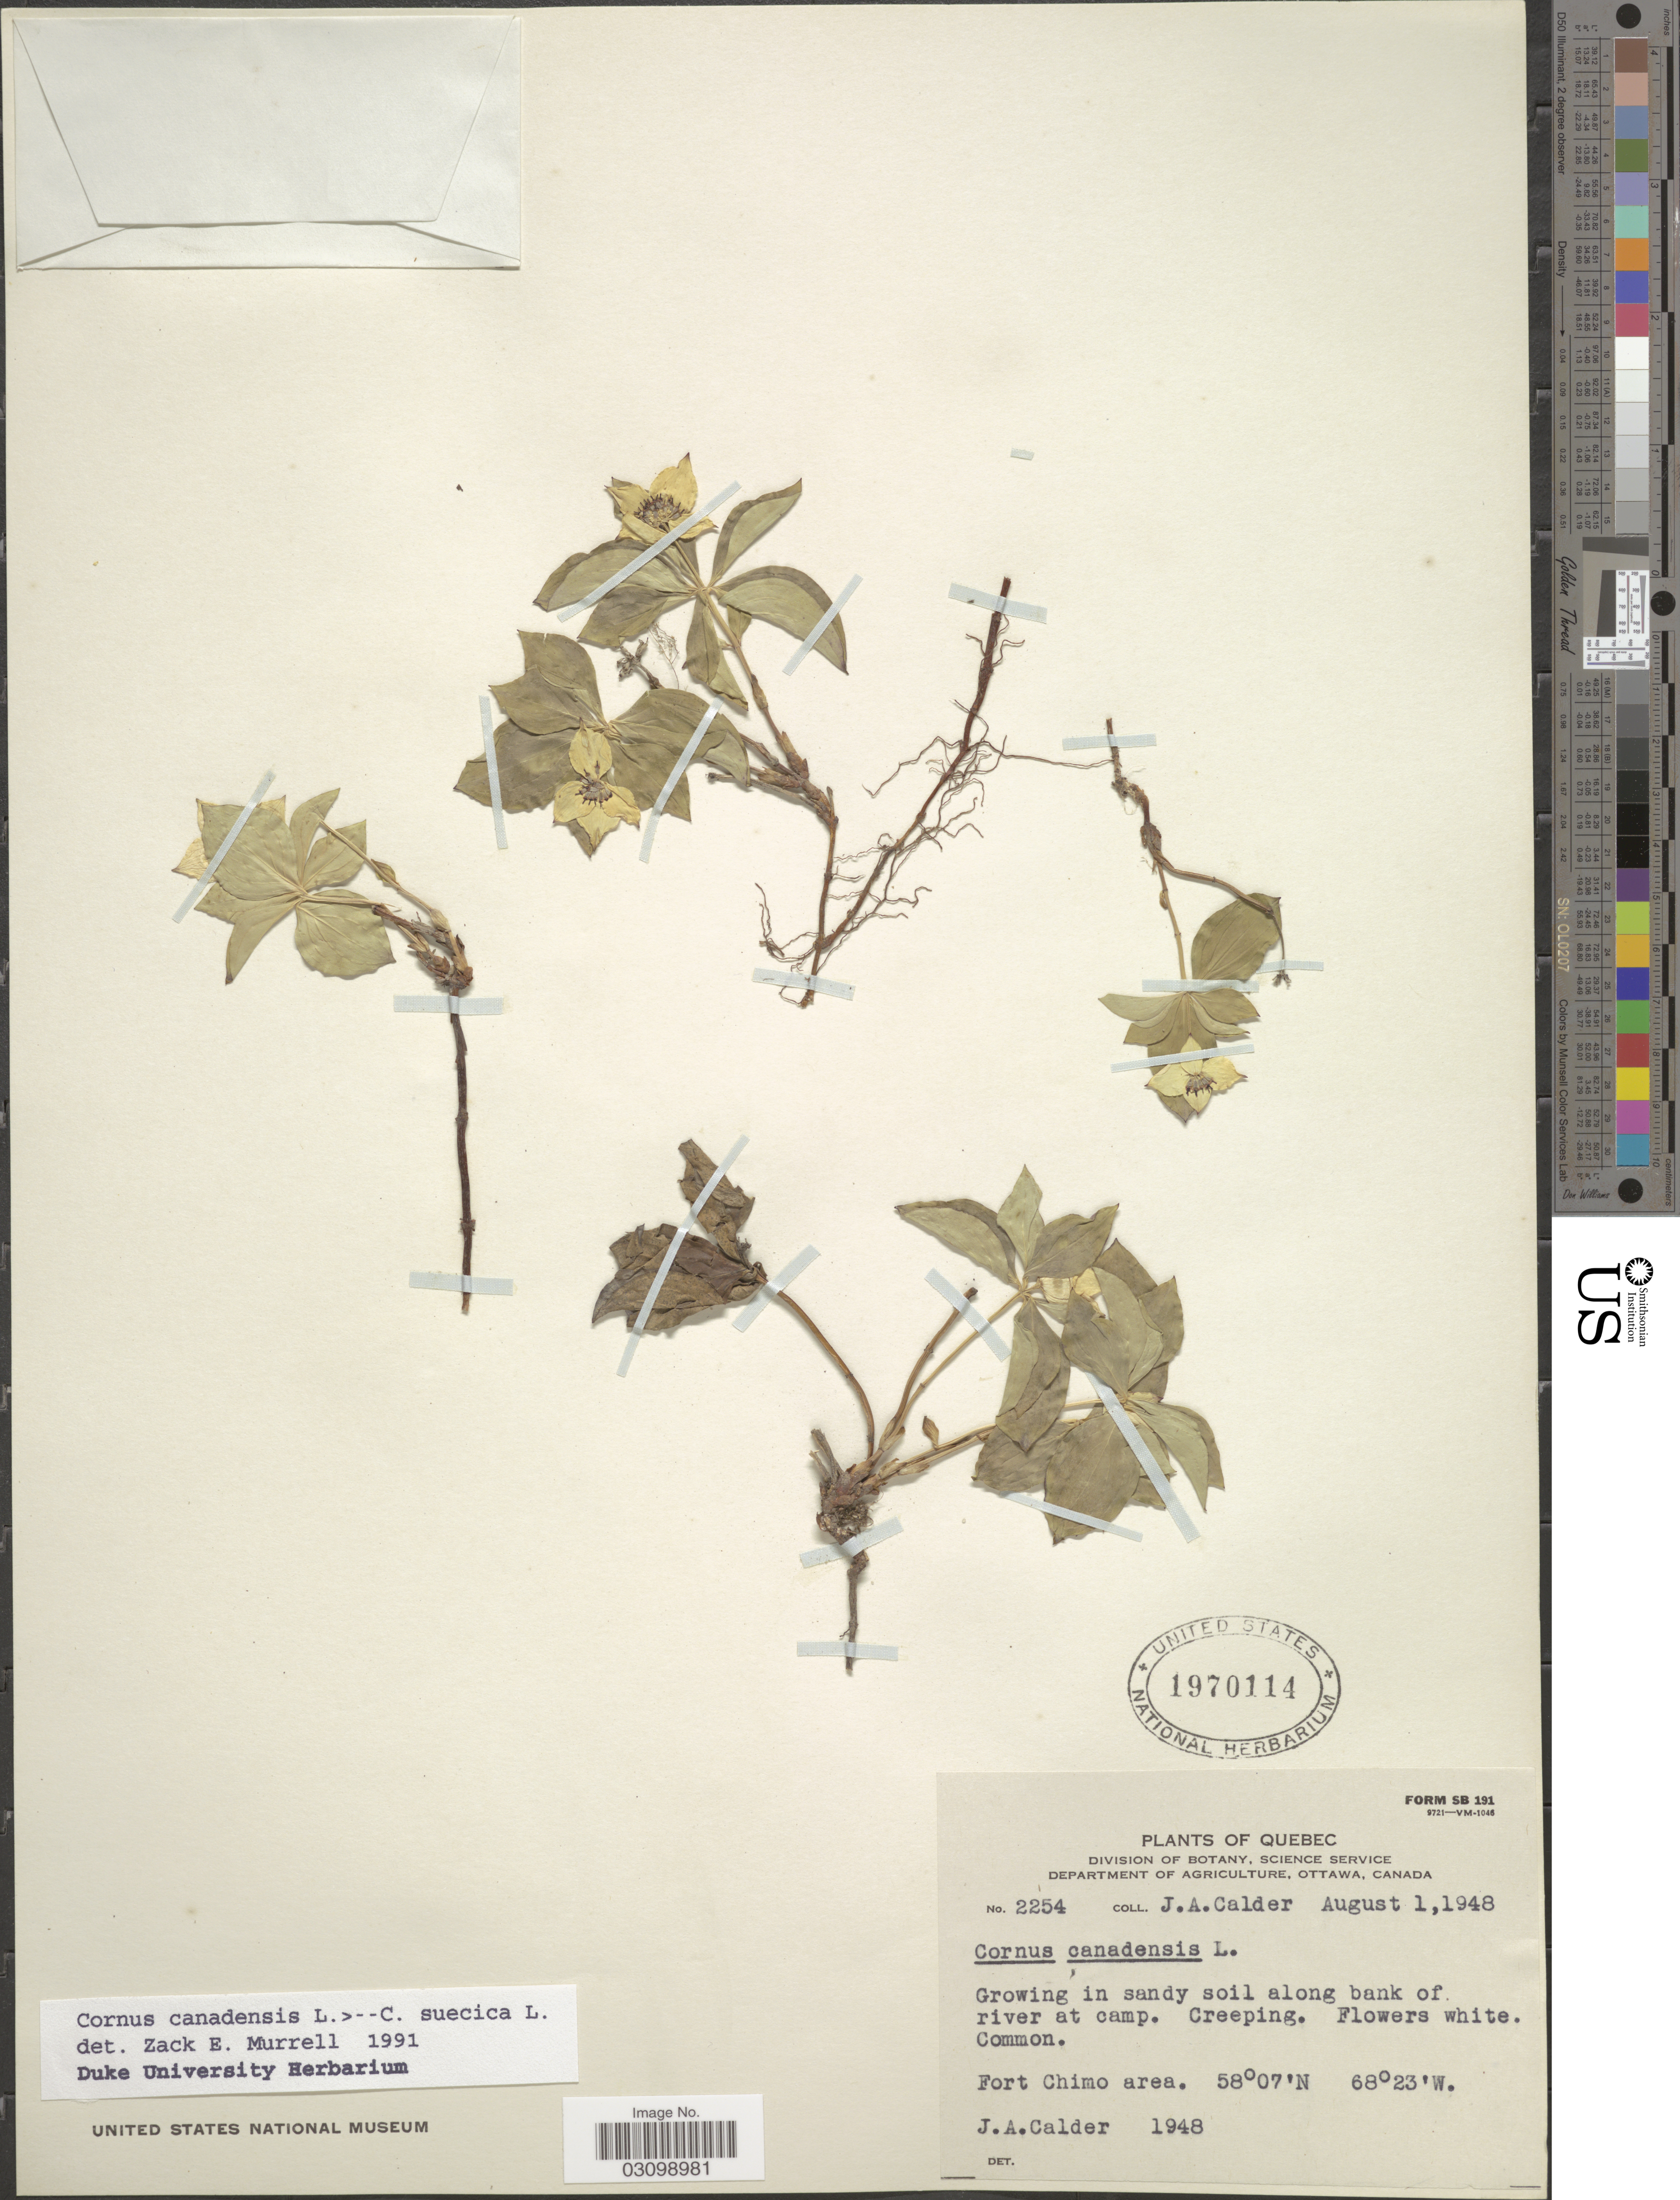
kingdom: Plantae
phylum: Tracheophyta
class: Magnoliopsida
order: Cornales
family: Cornaceae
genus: Cornus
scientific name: Cornus sp.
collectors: J. A. Calder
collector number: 2254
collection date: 1948-08-01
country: Canada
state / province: Quebec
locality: Fort Chimo area.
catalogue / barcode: US 1970114